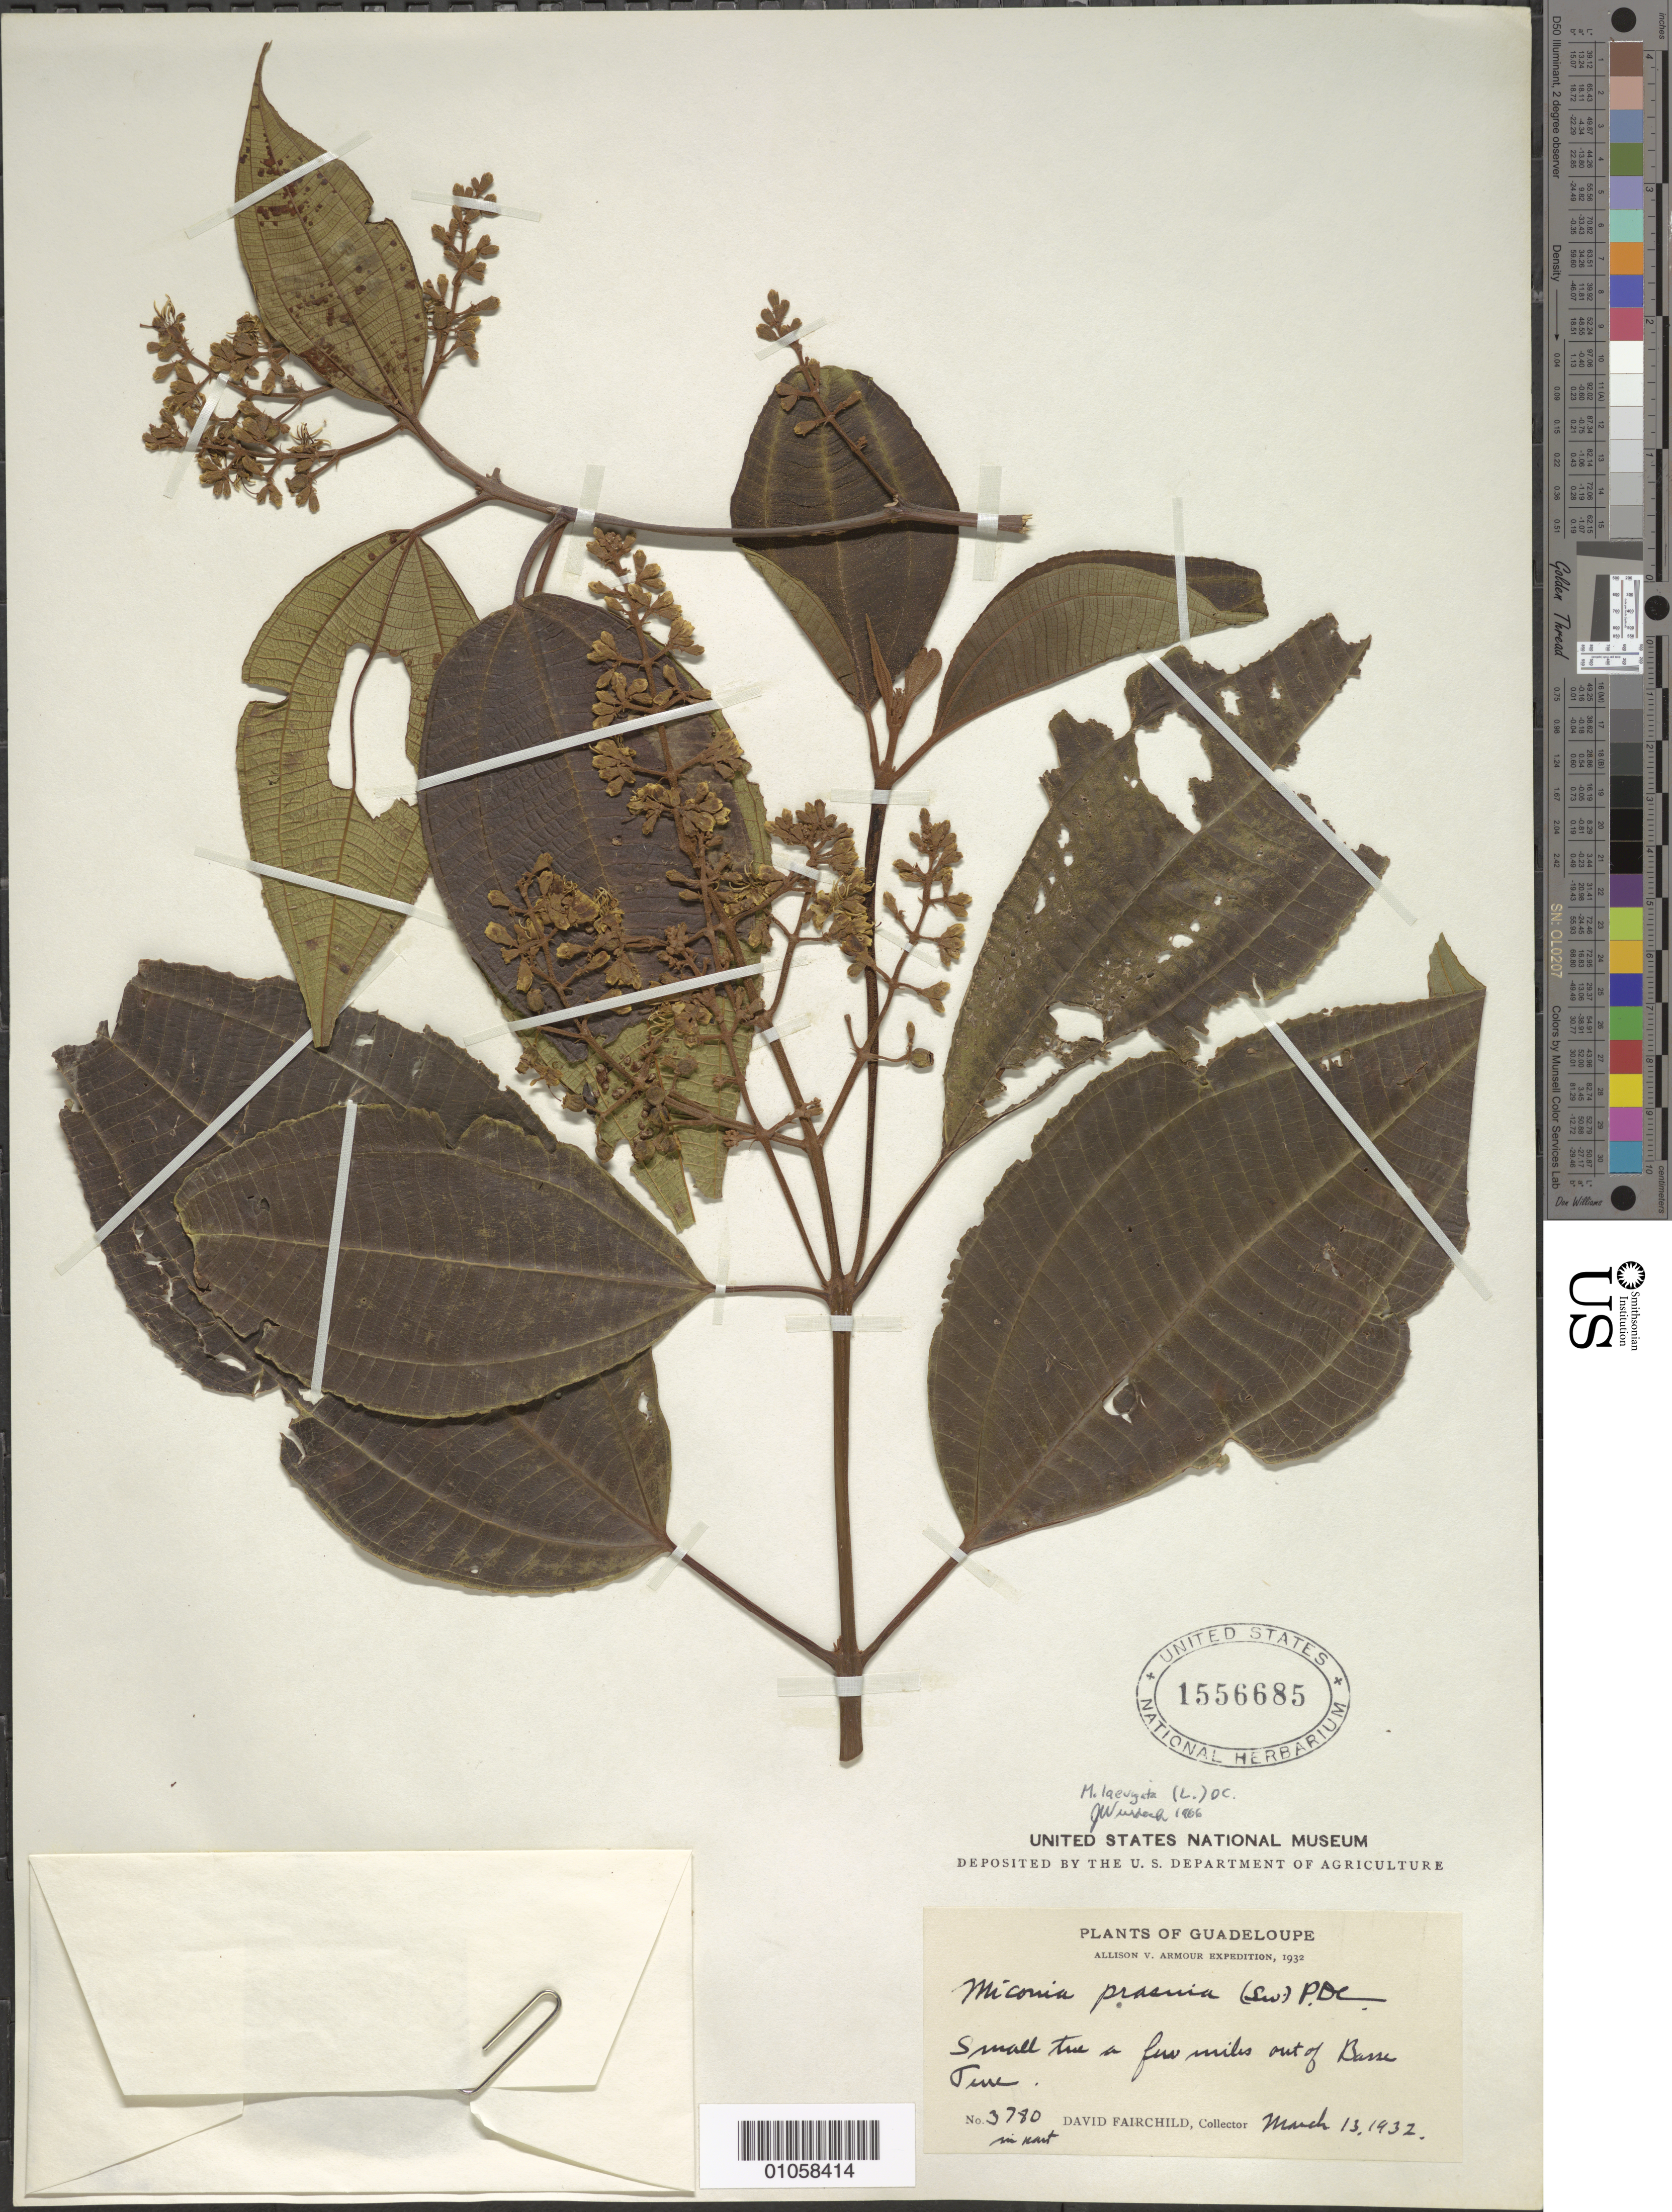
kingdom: Plantae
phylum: Tracheophyta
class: Magnoliopsida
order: Myrtales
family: Melastomataceae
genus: Miconia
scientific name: Miconia laevigata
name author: (L.) D. Don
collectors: D. Fairchild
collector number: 3780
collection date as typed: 13 Mar 1932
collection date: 1932-03-13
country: Guadeloupe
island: Basse Terre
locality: Basse Terre, a few miles out of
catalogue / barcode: US 1556685